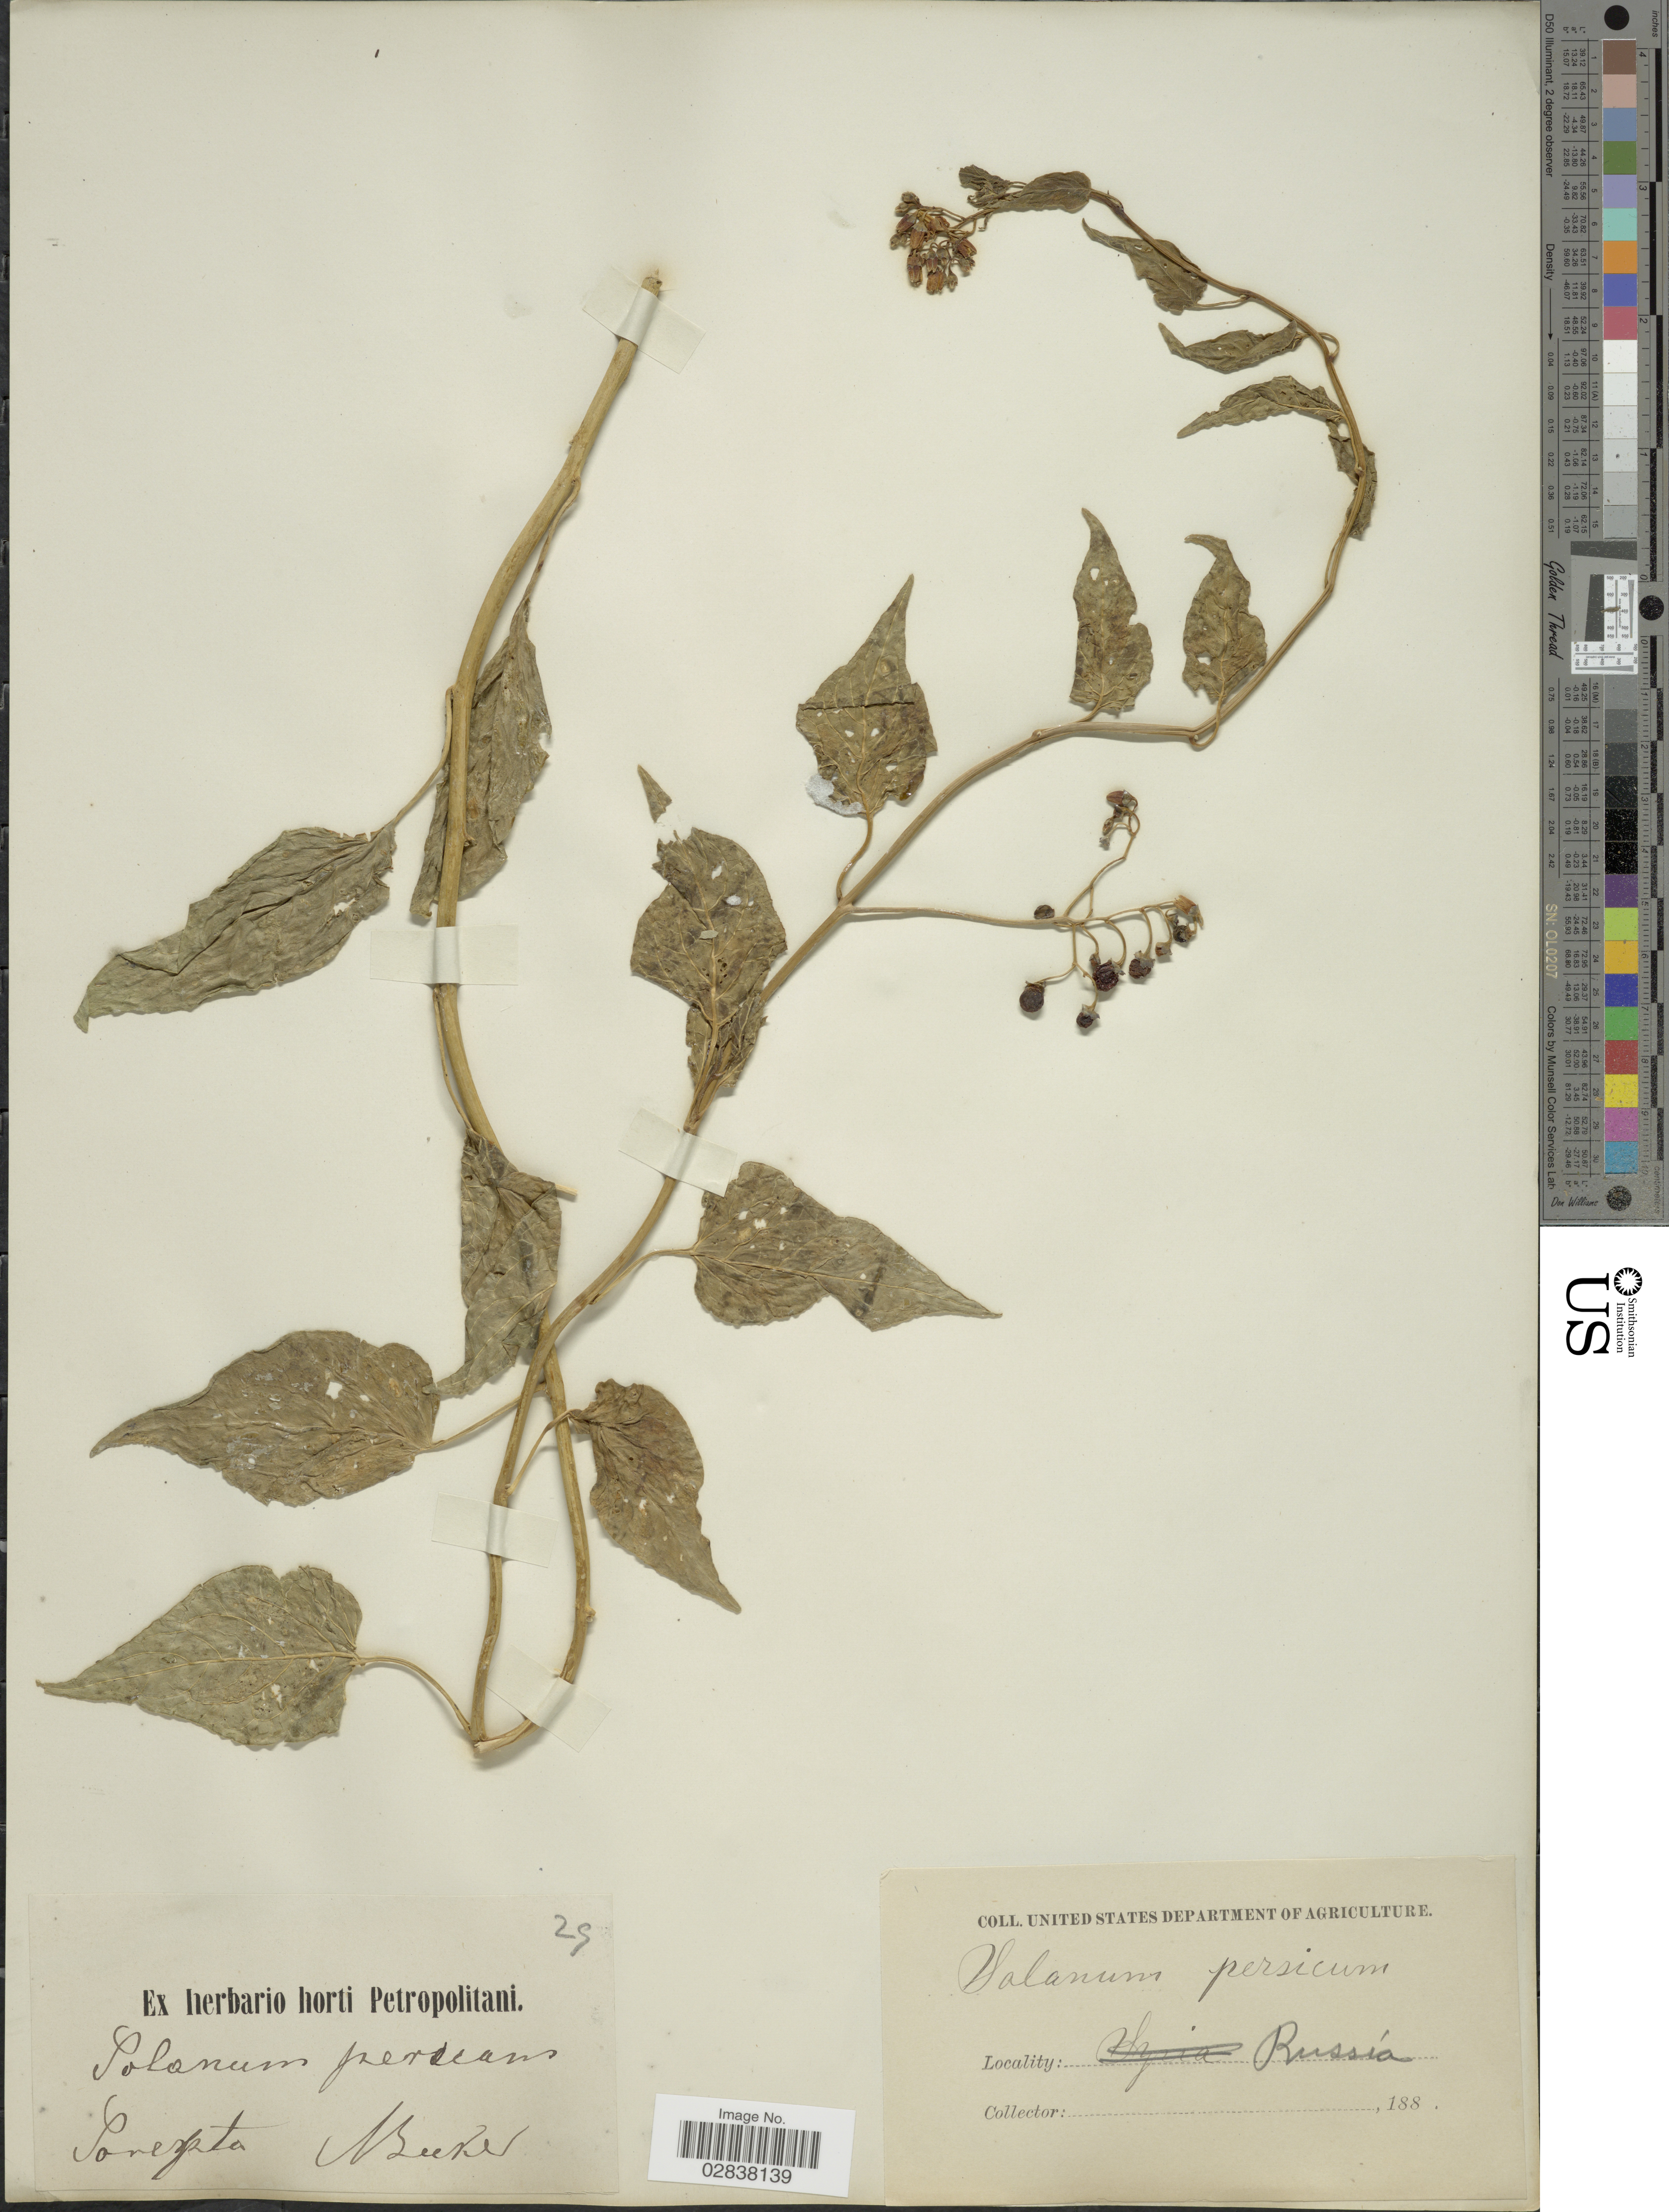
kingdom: Plantae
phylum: Tracheophyta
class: Magnoliopsida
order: Solanales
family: Solanaceae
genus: Solanum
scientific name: Solanum persicum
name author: Roem. & Schult.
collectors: A. Becker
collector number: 29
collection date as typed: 188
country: Russian Federation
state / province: Volgograd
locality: Sarepta, Russia.